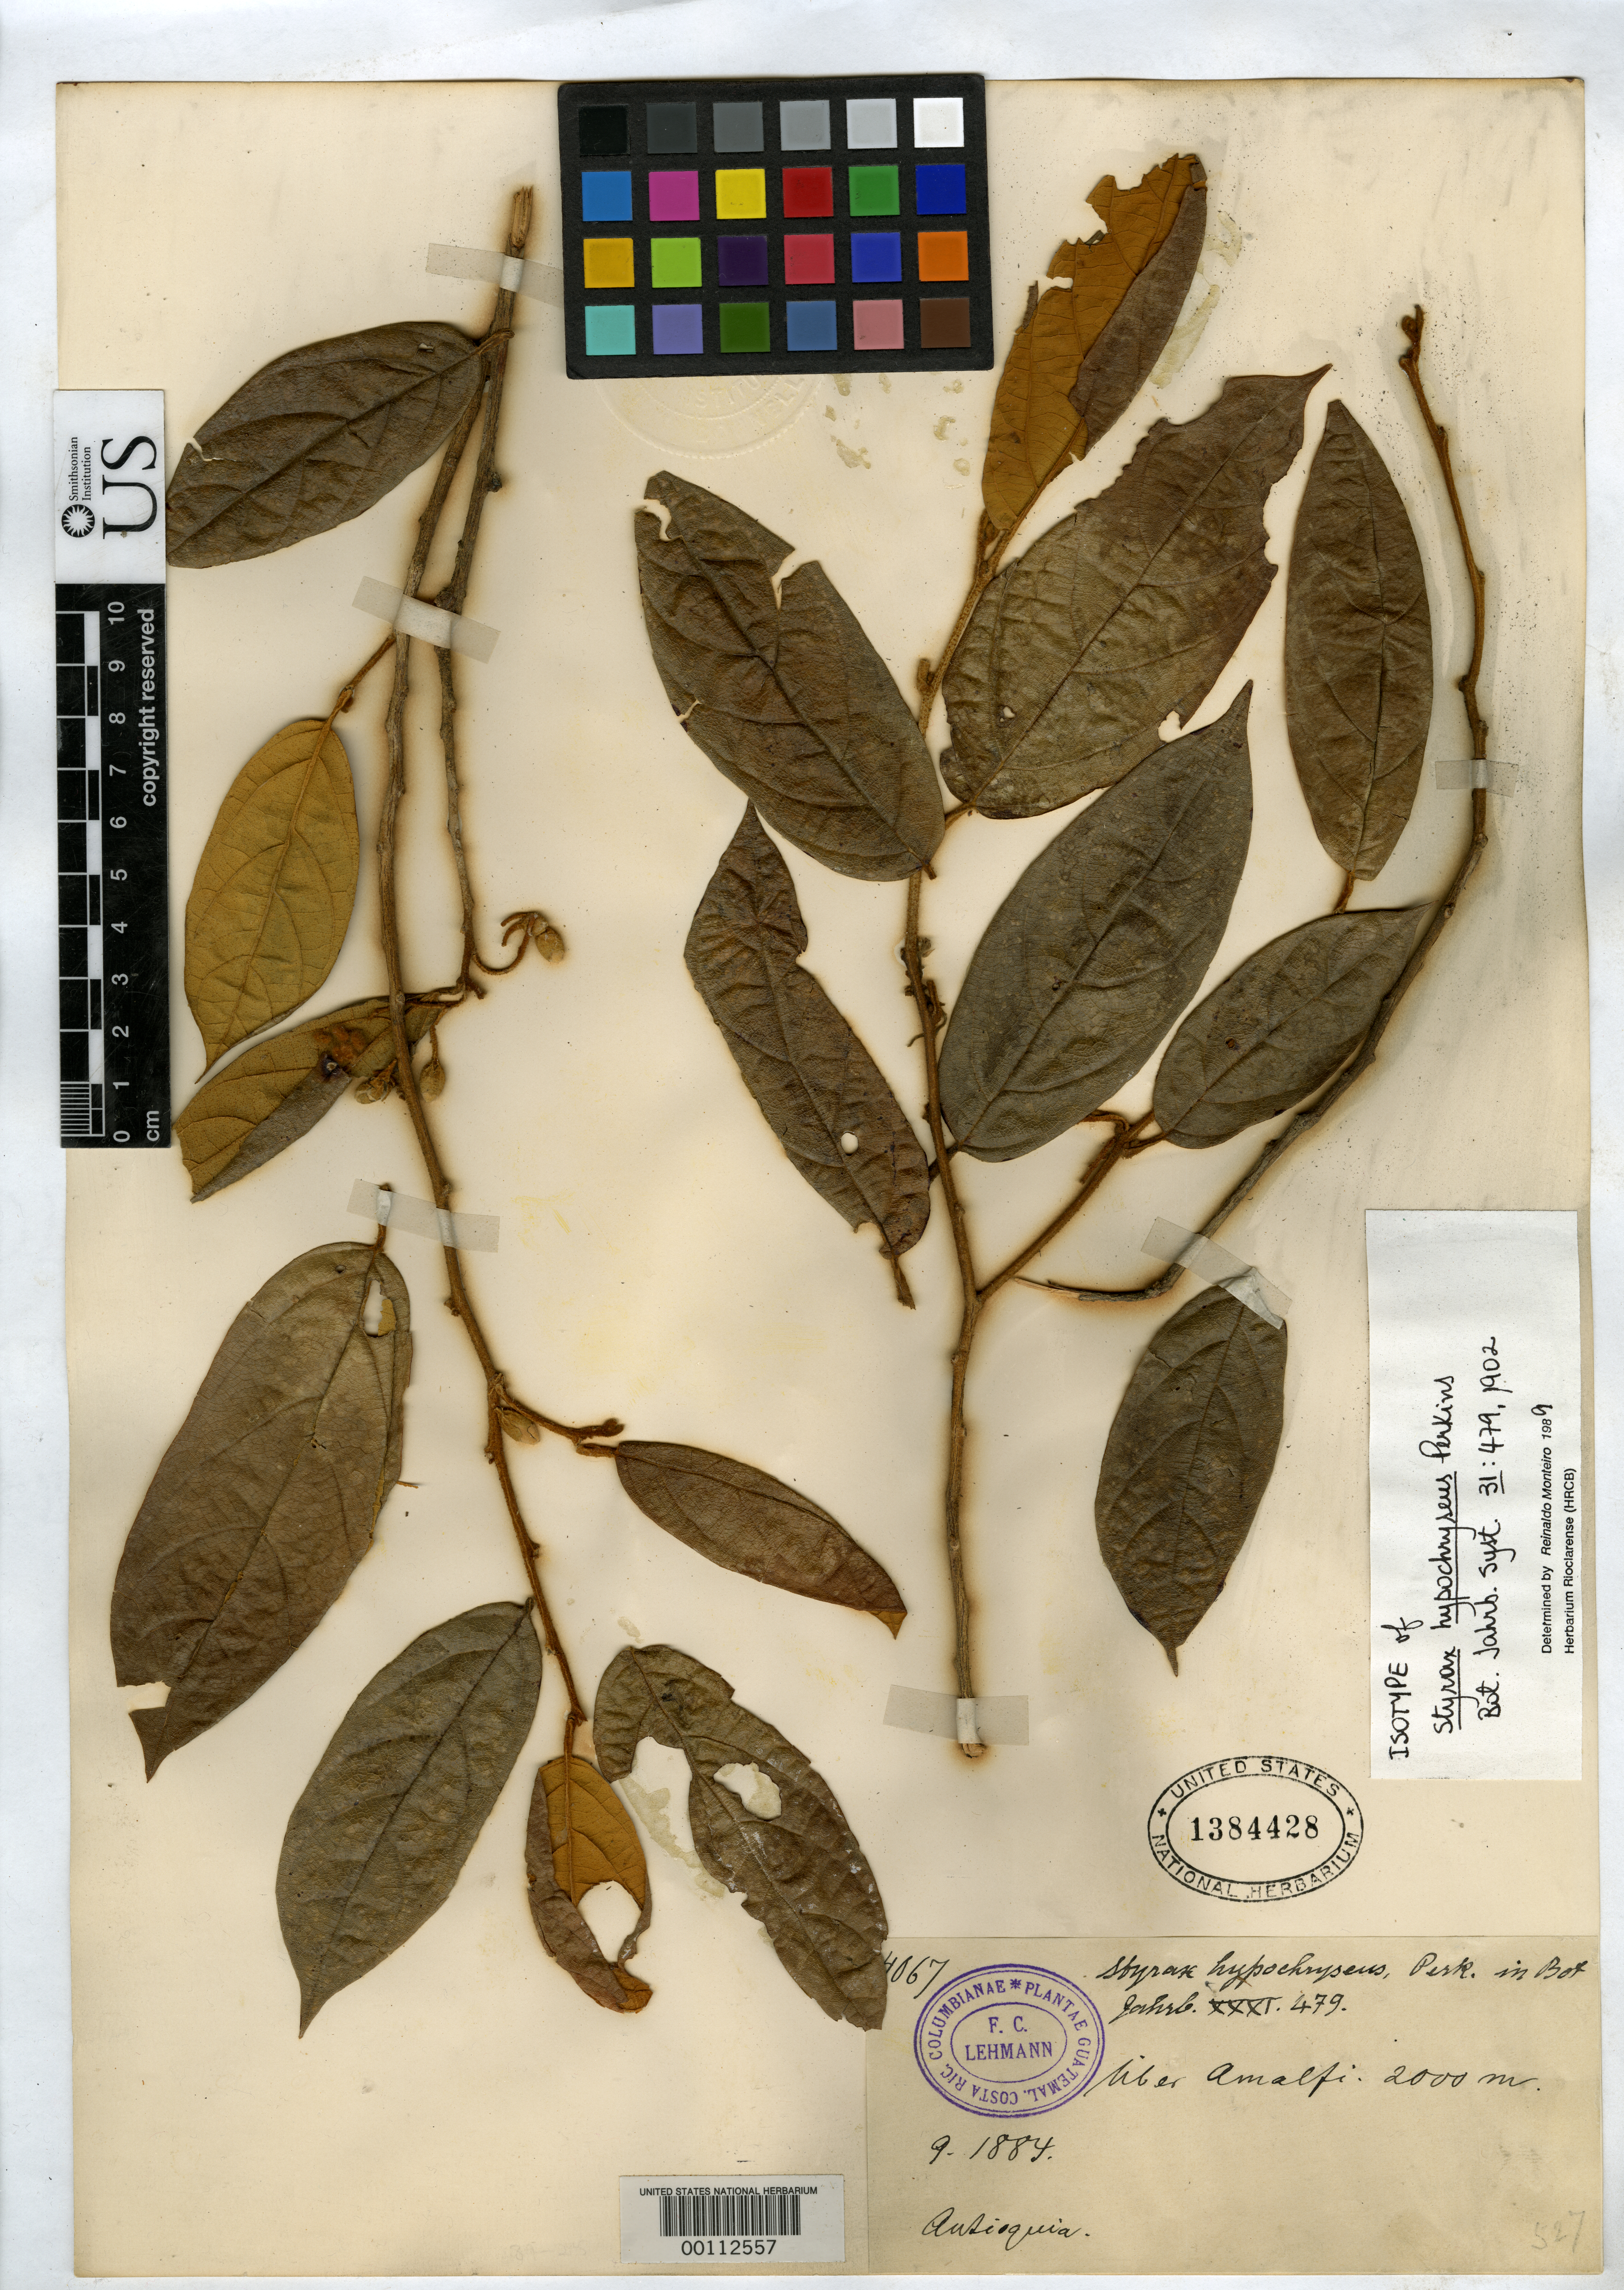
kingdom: Plantae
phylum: Tracheophyta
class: Magnoliopsida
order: Ericales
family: Styracaceae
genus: Styrax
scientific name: Styrax hypochryseus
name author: Perkins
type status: Isotype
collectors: F. C. Lehmann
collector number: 4067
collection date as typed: Sep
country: Colombia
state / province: Antioquia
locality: Amalfi.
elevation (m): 1600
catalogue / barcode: US 1384428